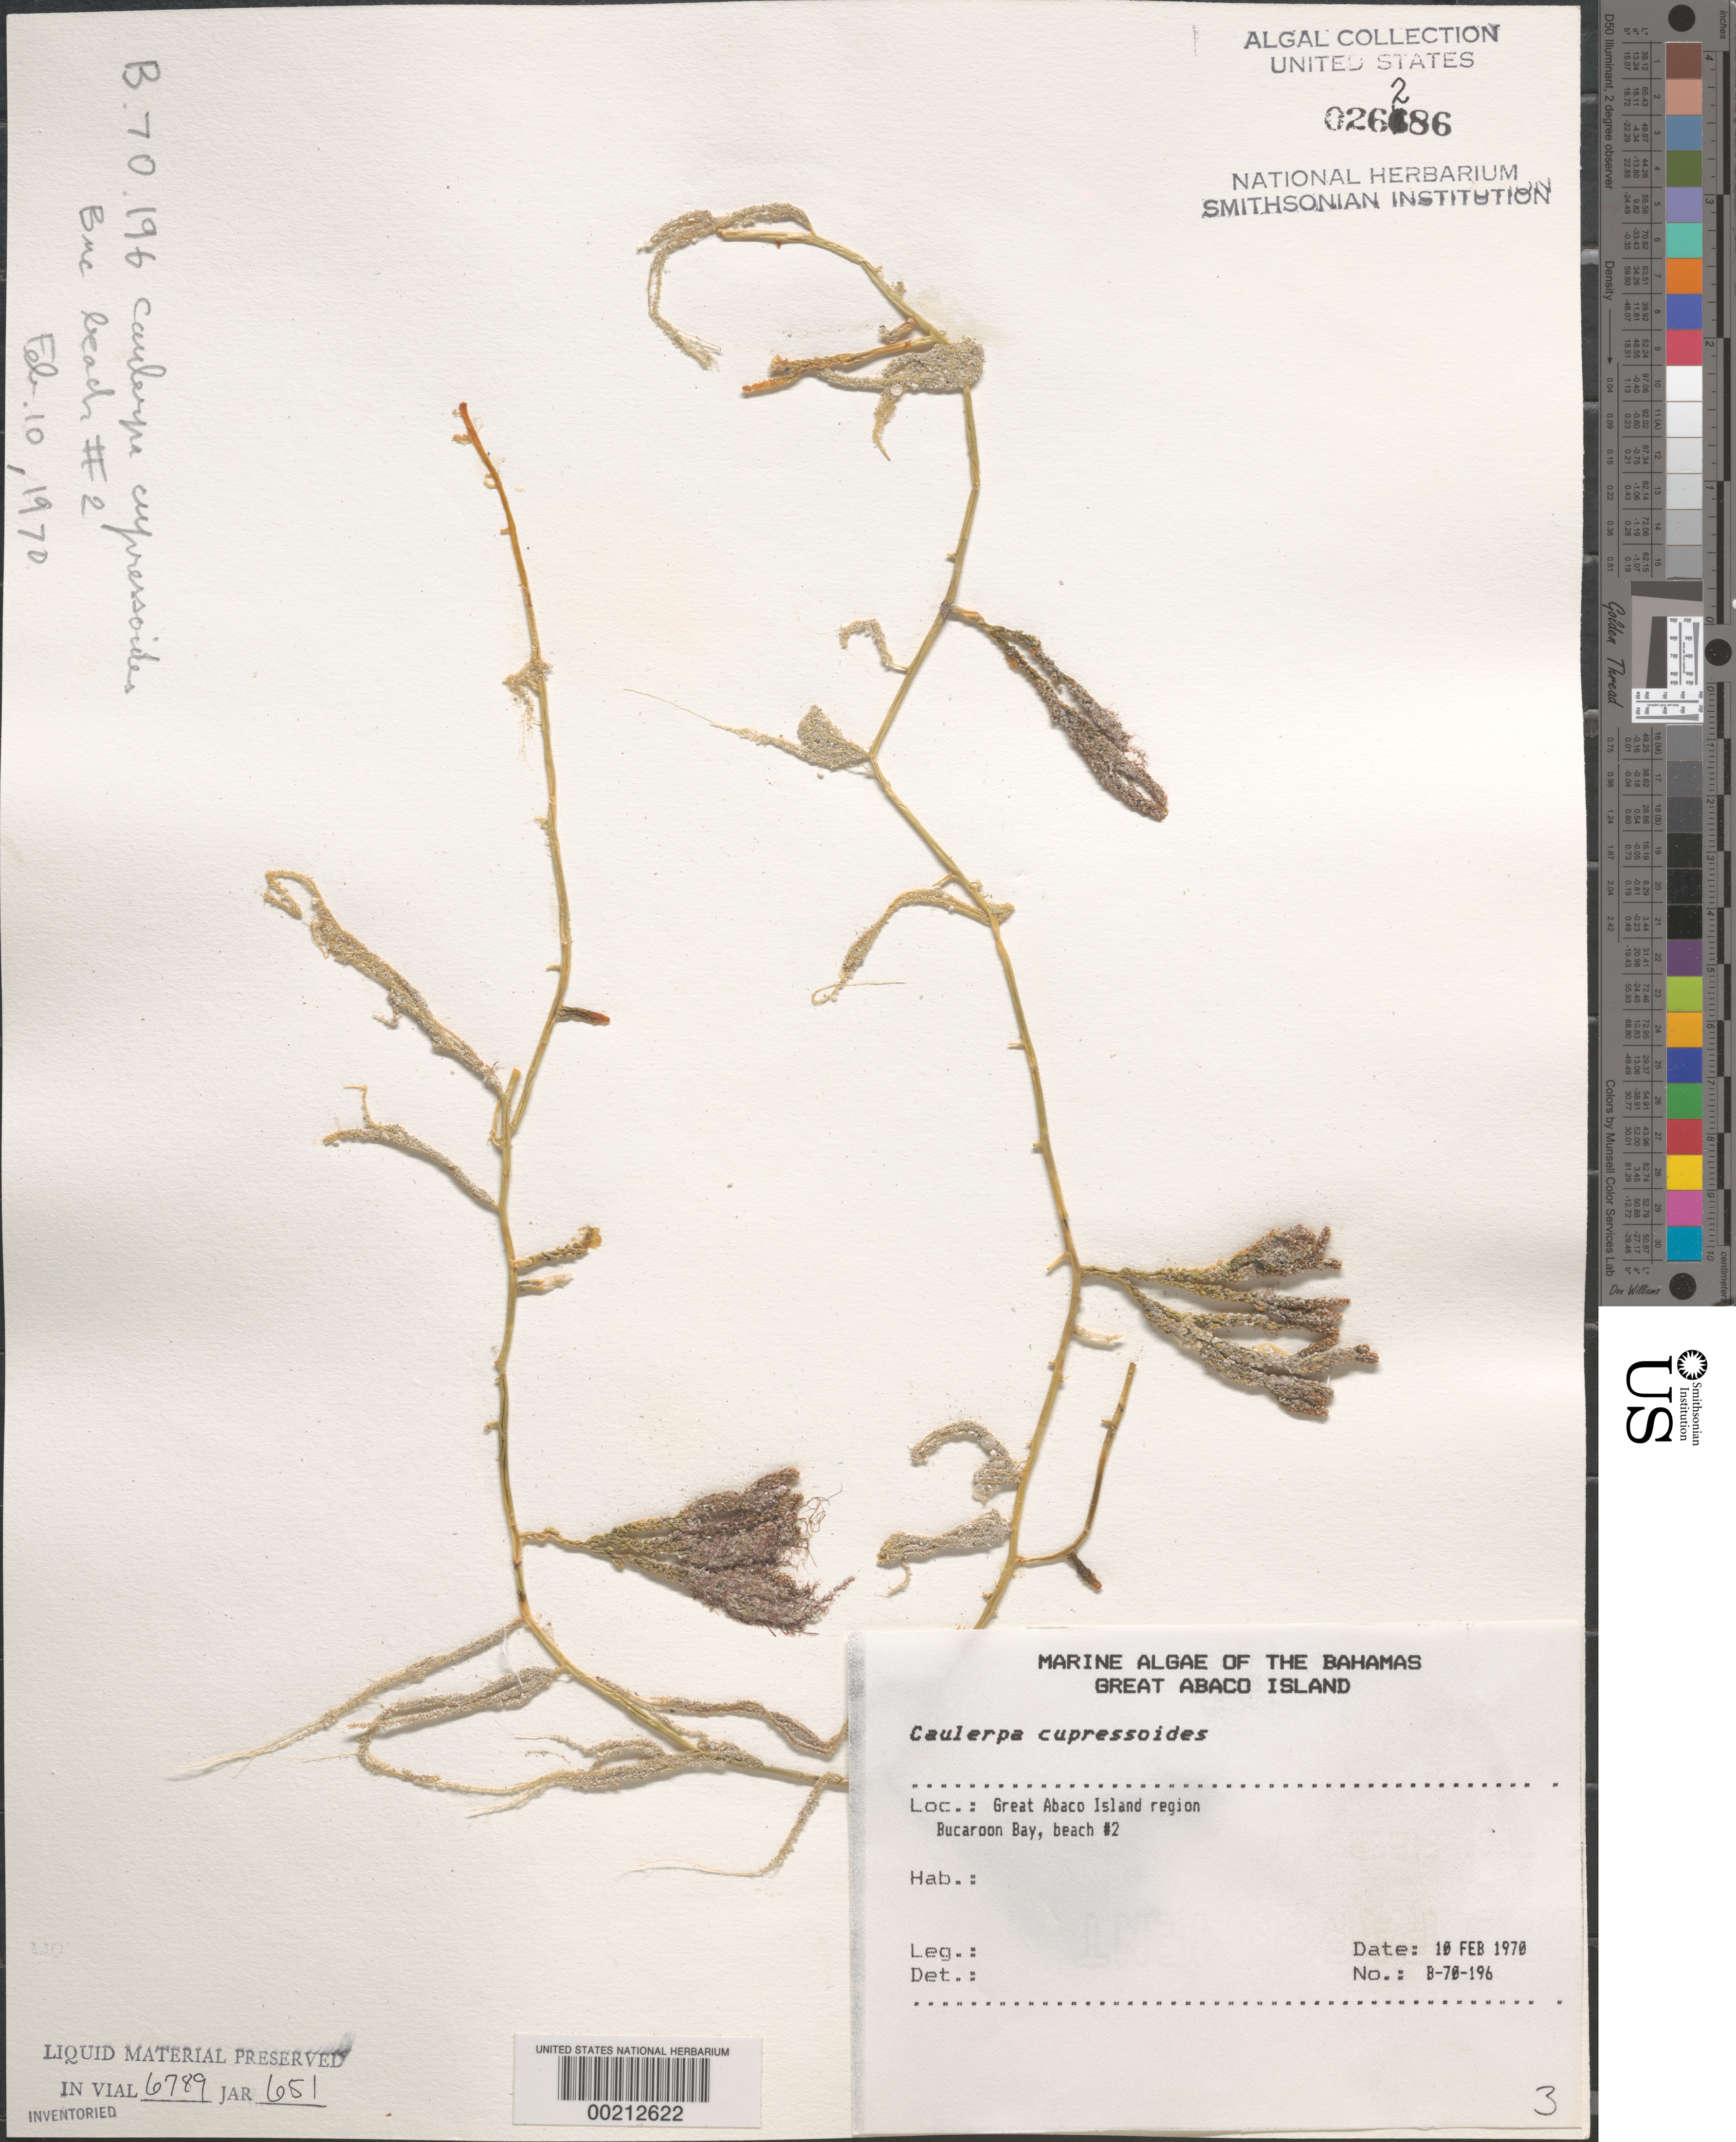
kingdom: Plantae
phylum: Chlorophyta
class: Ulvophyceae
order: Bryopsidales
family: Caulerpaceae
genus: Caulerpa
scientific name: Caulerpa cupressoides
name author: (Vahl) C. Agardh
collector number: B-70-196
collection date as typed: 10 Feb 1970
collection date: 1970-02-10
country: Bahamas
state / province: Abaco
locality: Buckaroon bay, great abaco island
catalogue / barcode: US 26286